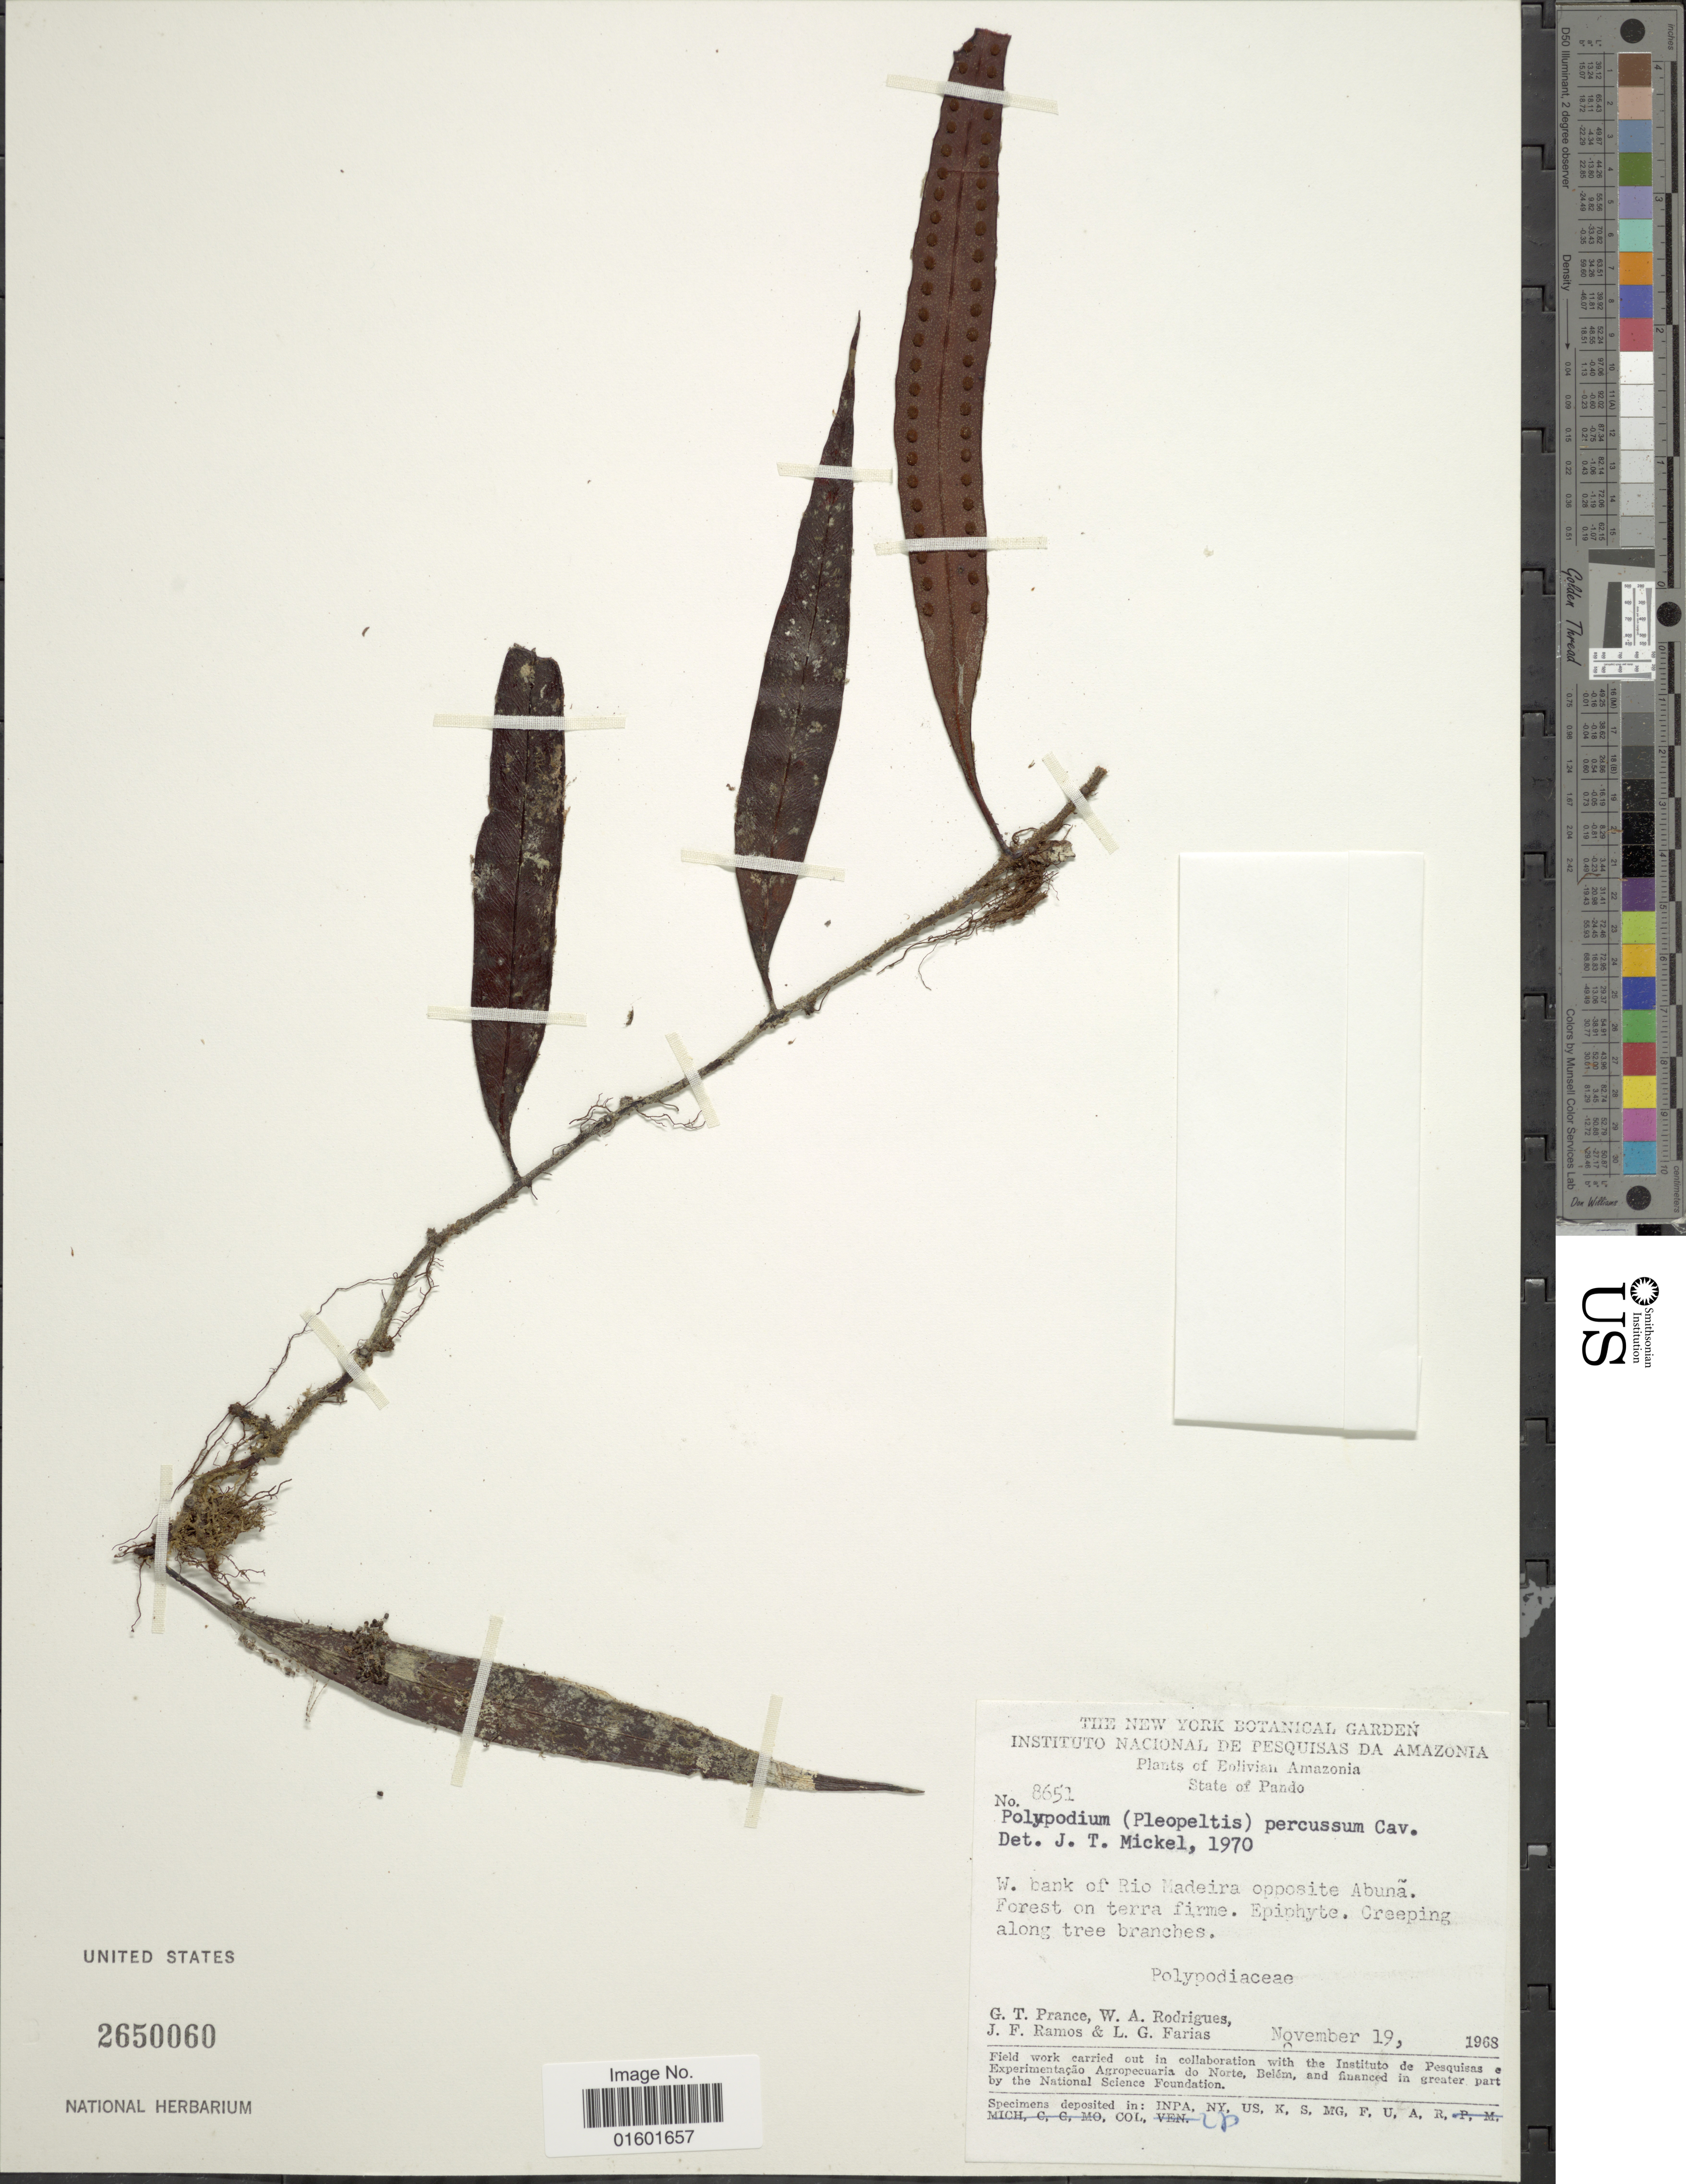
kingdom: Plantae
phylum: Tracheophyta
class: Polypodiopsida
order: Polypodiales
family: Polypodiaceae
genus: Microgramma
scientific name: Microgramma percussa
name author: (Cav.) de la Sota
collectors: G. T. Prance, W. A. Rodrigues, J. F. Ramos & L. G. Farias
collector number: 8651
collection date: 1968-11-19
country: Bolivia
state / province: Pando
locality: W. bank of Rio Madeira opposite Abuna Forest on terra firme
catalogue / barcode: US 2650060